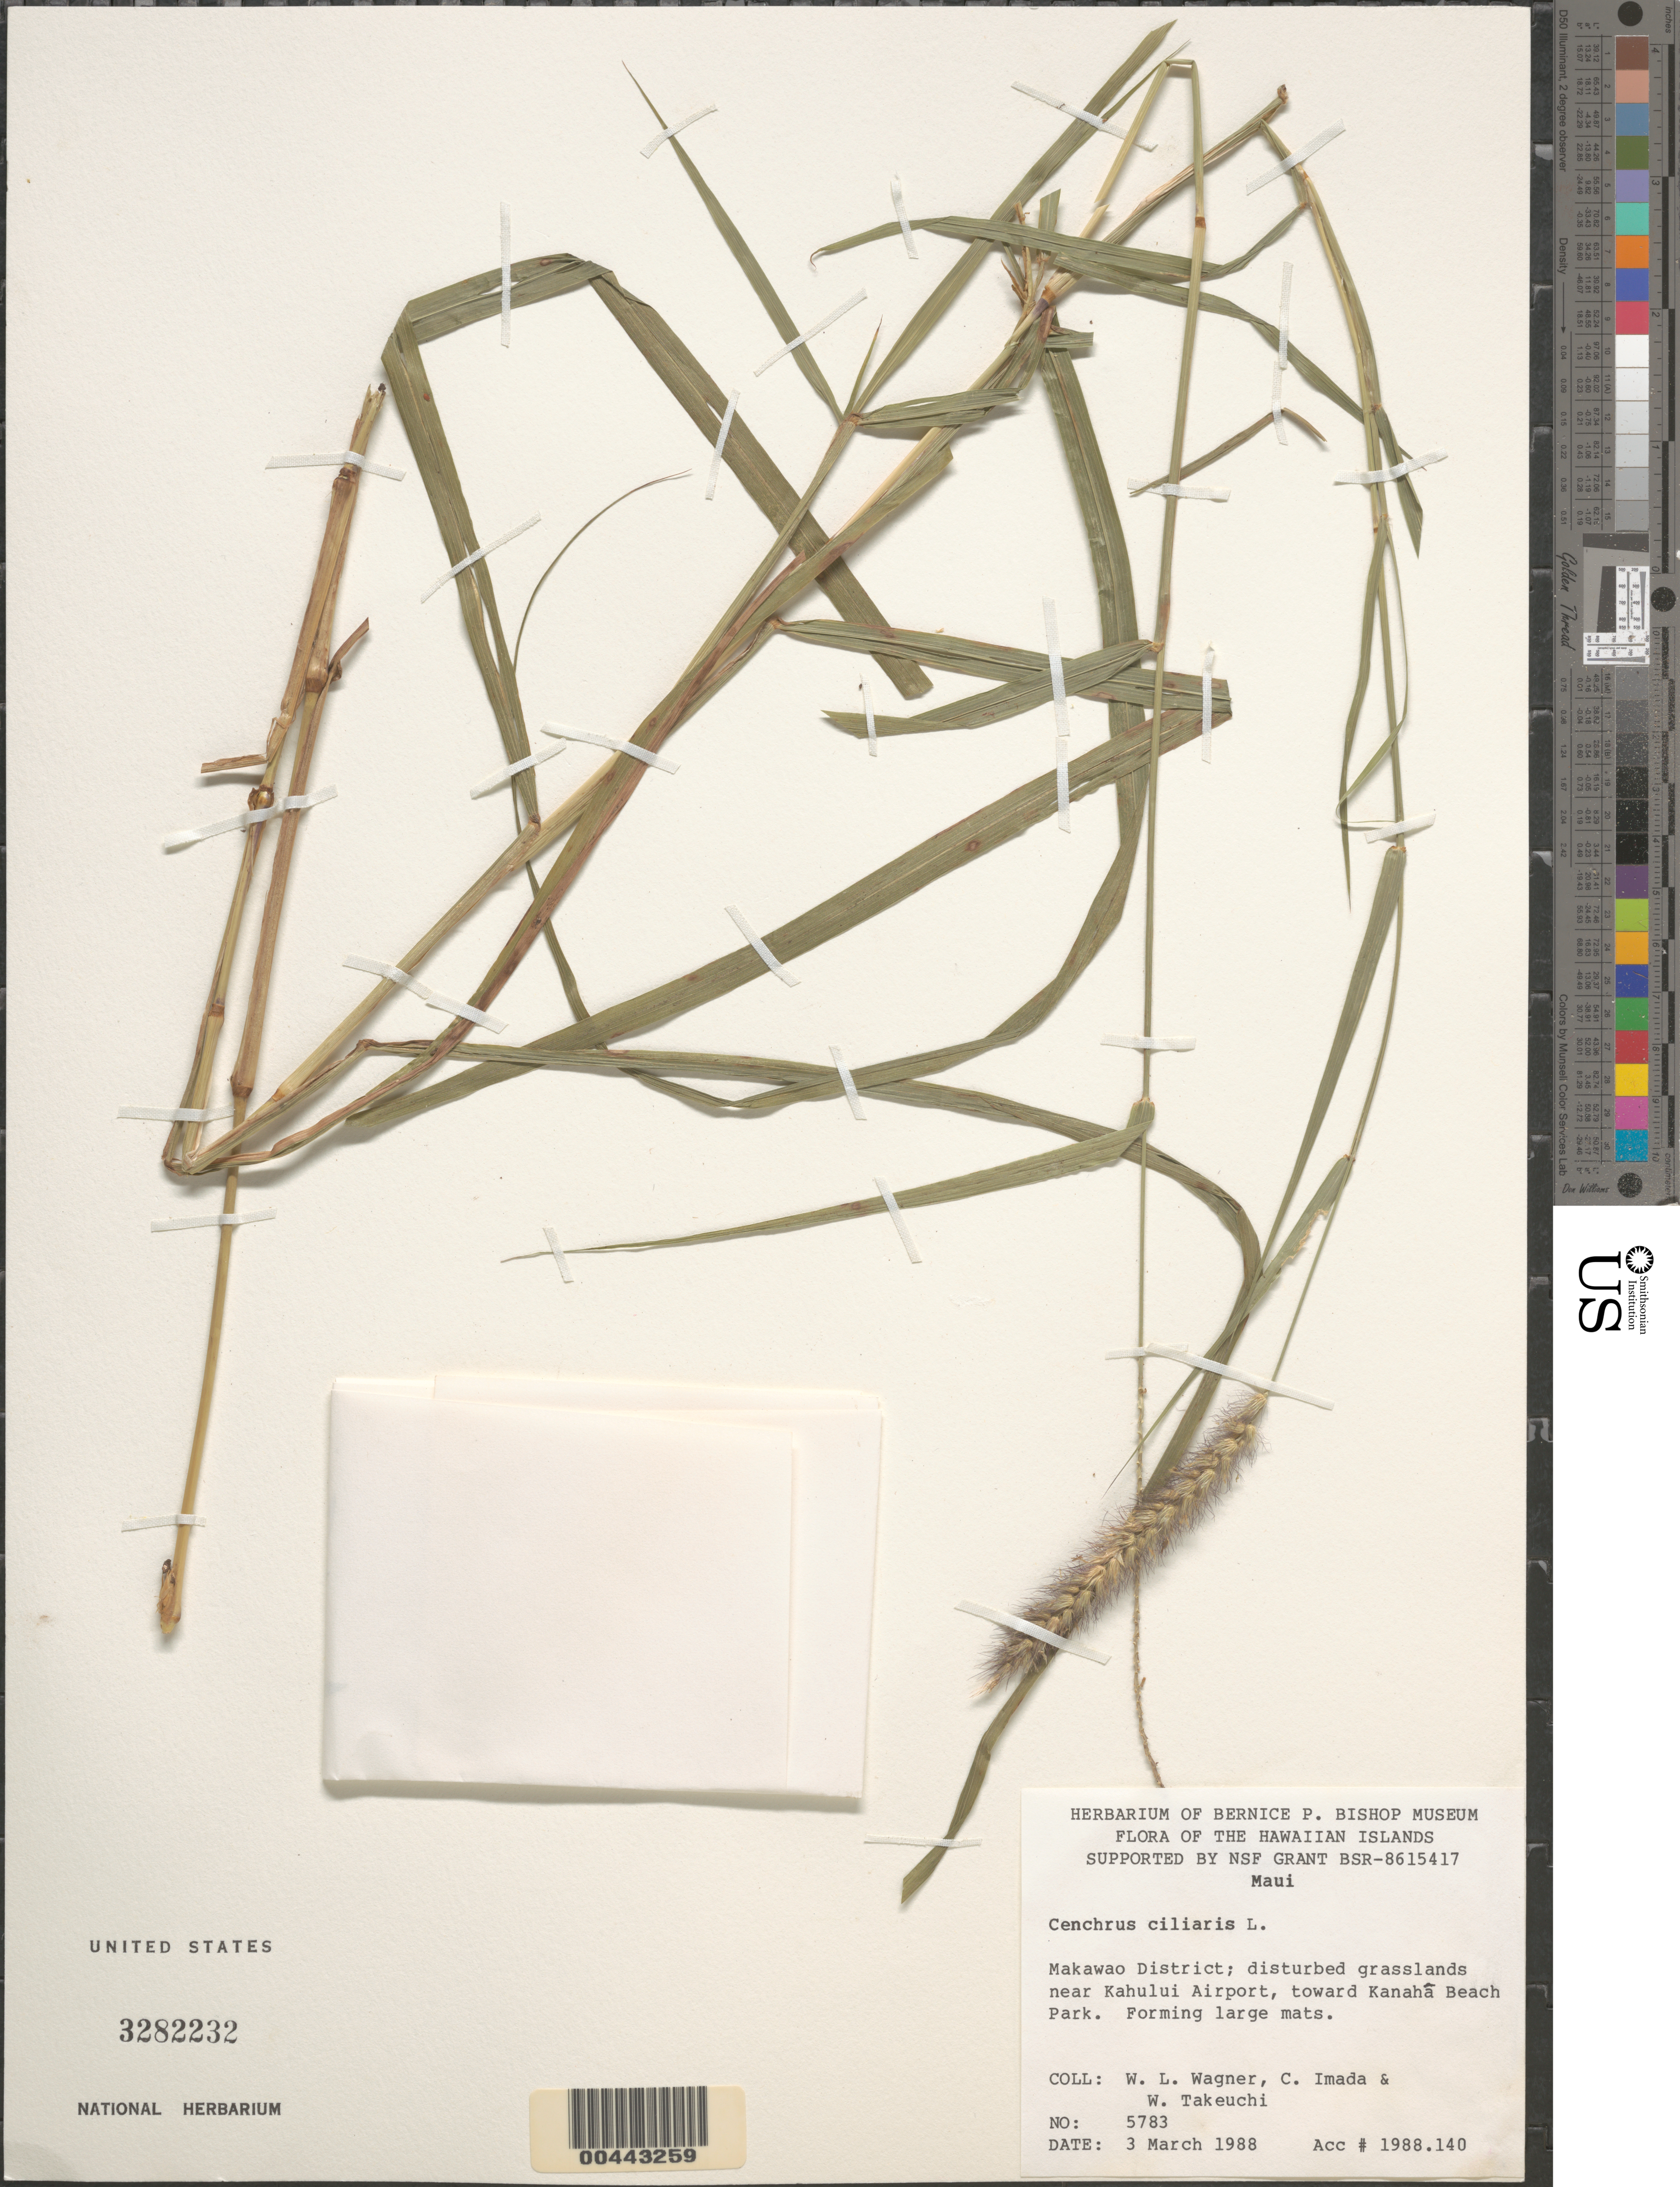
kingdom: Plantae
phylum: Tracheophyta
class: Liliopsida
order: Poales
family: Poaceae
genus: Cenchrus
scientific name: Cenchrus ciliaris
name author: L.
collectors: W. L. Wagner, C. Imada & W. N. Takeuchi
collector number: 5783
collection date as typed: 3 Mar 1988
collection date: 1988-03-03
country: United States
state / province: Hawaii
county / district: Maui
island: Maui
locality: Makawao District, near Kahului Airport, toward Kanaha Beach Park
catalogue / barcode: US 3282232